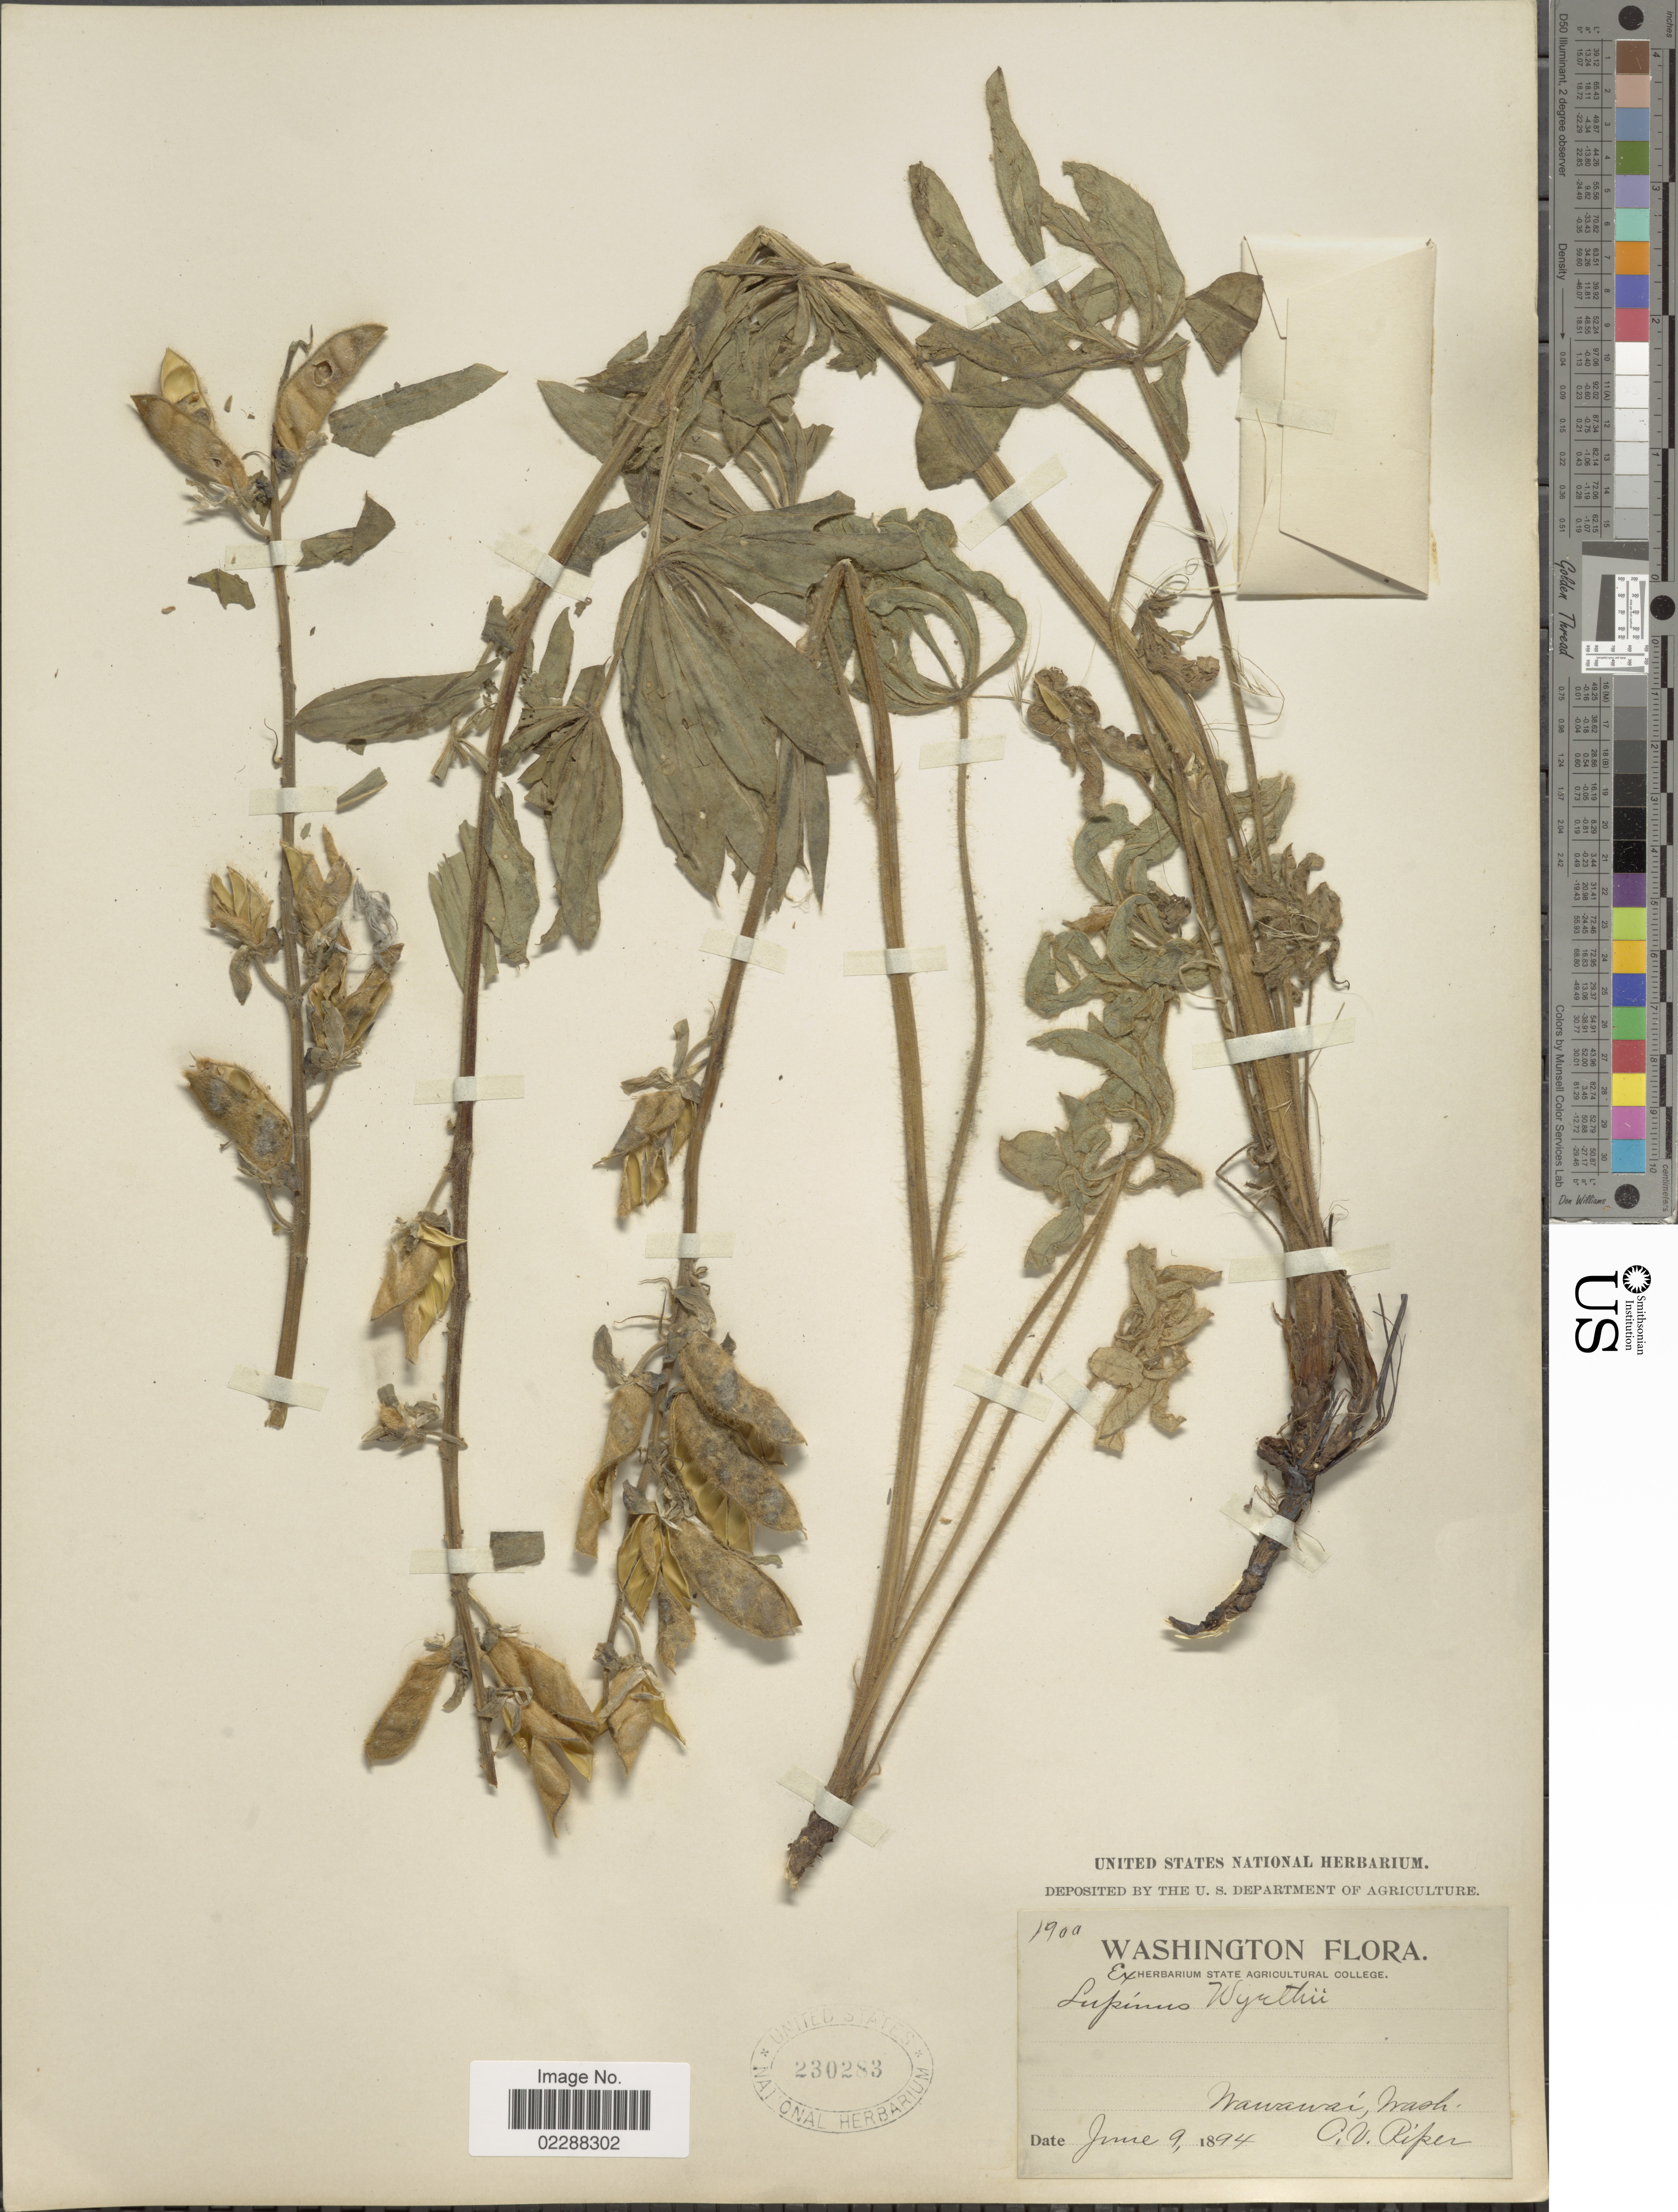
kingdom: Plantae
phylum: Tracheophyta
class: Magnoliopsida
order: Fabales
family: Fabaceae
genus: Lupinus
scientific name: Lupinus wyethii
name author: S. Watson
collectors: C. V. Piper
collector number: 1900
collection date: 1894-06-09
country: United States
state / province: Washington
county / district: Whitman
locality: Wawawai,Wash.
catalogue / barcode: US 230283